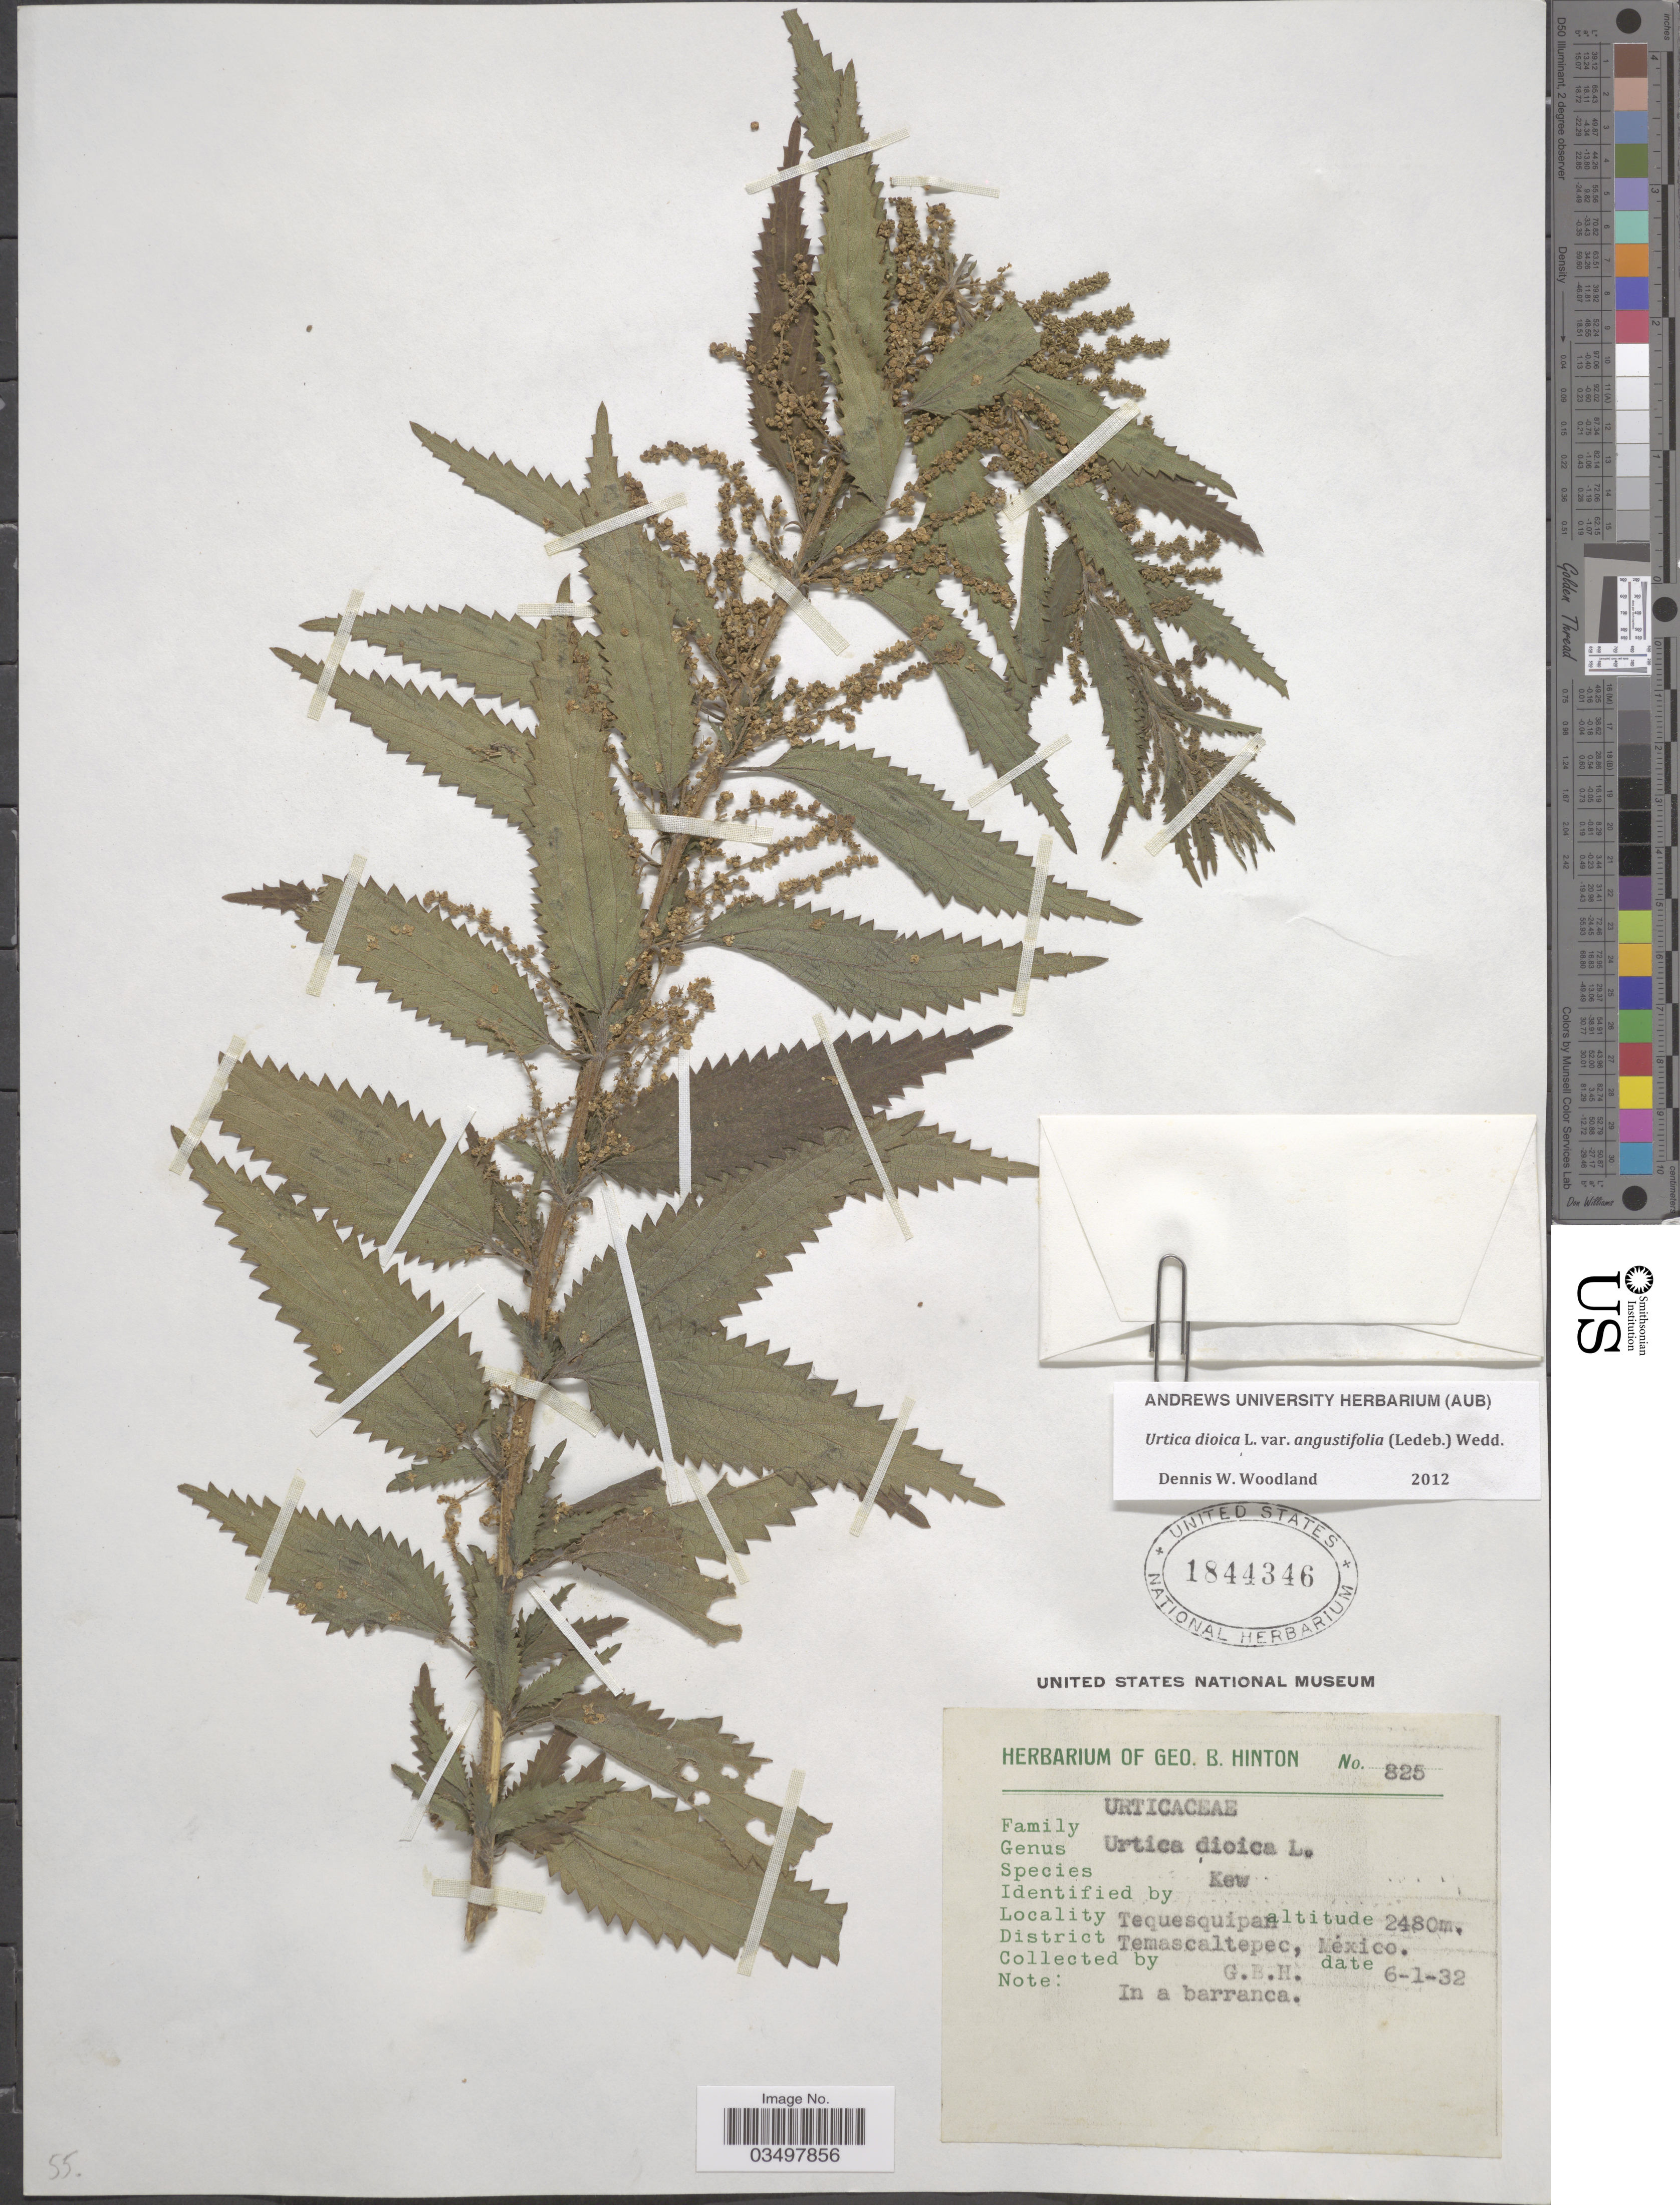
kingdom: Plantae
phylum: Tracheophyta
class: Magnoliopsida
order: Rosales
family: Urticaceae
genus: Urtica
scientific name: Urtica gracilis subsp. aquatica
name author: (Liebm.) Weigend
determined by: Strong, Mark T., (BOT), Smithsonian Institution - National Museum of Natural History (UNITED STATES)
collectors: G. B. Hinton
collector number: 825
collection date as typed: Transcribed d/m/y: 6/1/32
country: Mexico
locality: Tequesquipan. District Temascaltepec, Mexico.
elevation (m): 2480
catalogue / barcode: US 1844346